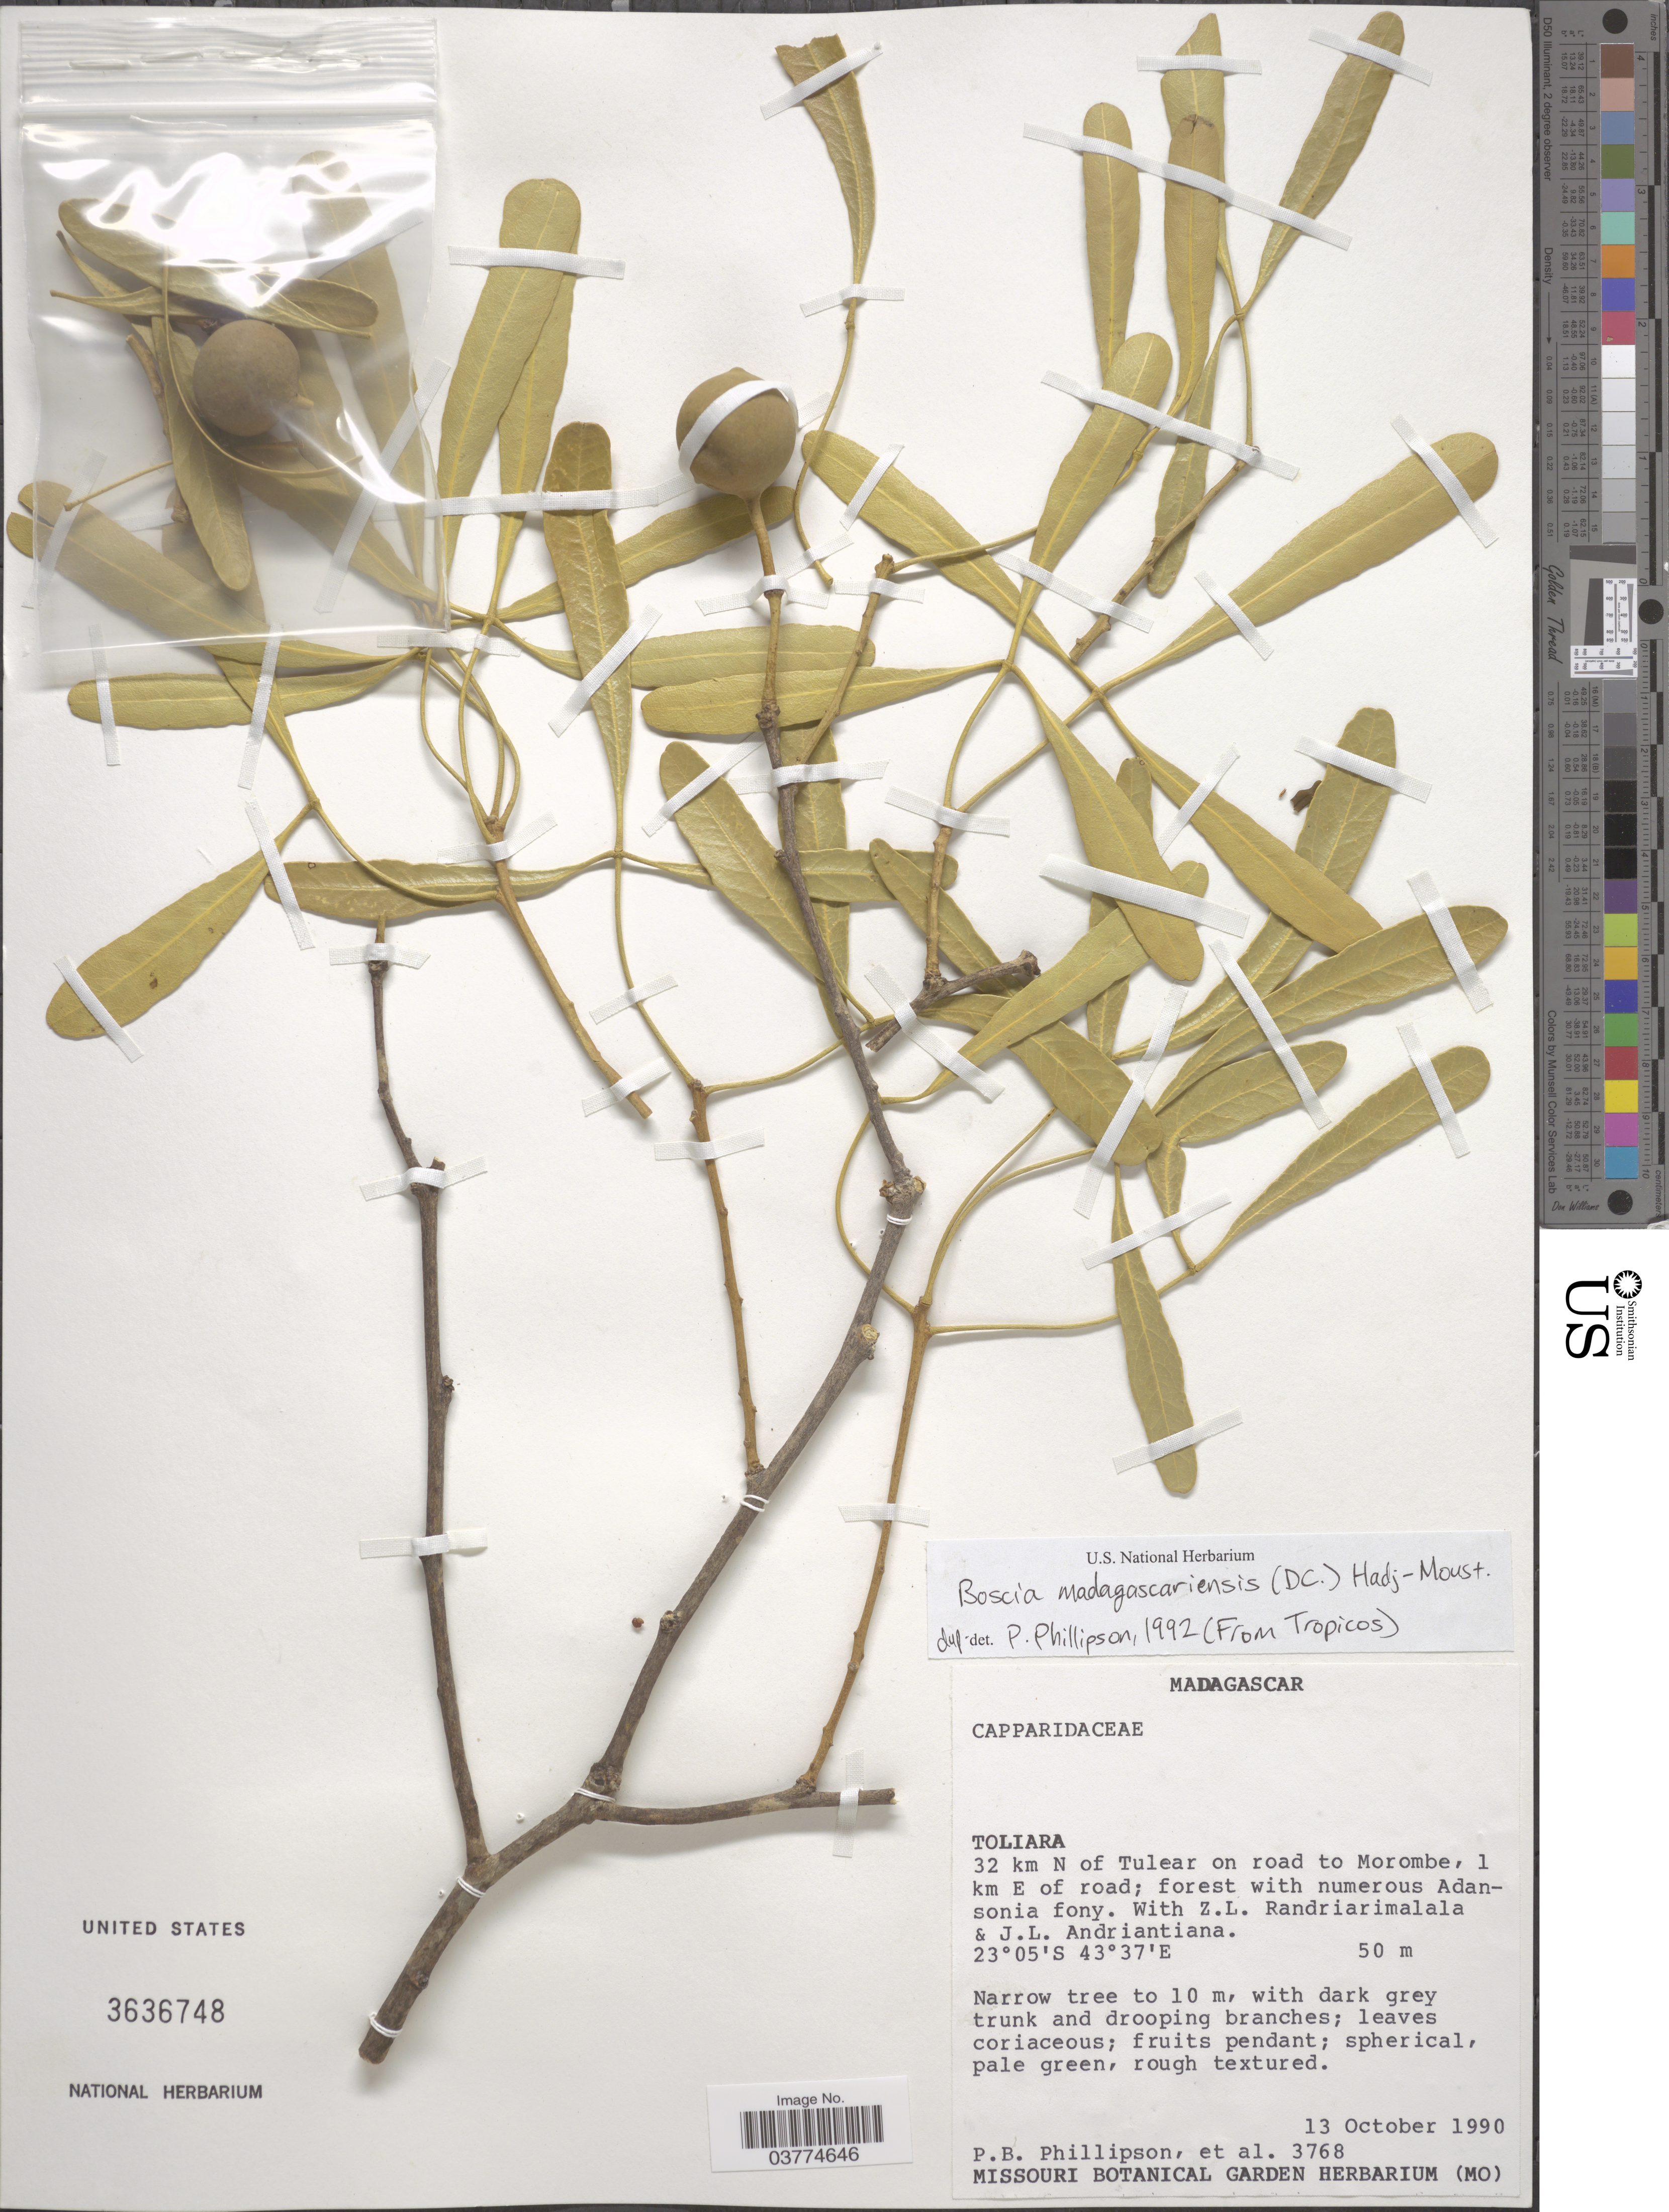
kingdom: Plantae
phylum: Tracheophyta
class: Magnoliopsida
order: Brassicales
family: Capparaceae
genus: Boscia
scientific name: Boscia madagascariensis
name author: (DC.) Hadj-Moust.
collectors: P. B. Phillipson, Z. Randriarimalala & J. Andriantiana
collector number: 3768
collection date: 1990-10-13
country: Madagascar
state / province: Atsimo-Andrefana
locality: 32 km N of Tulear on road to Morombe, 1 km E of road; forest with numerous Adansonia fony.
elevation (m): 50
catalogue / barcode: US 3636748